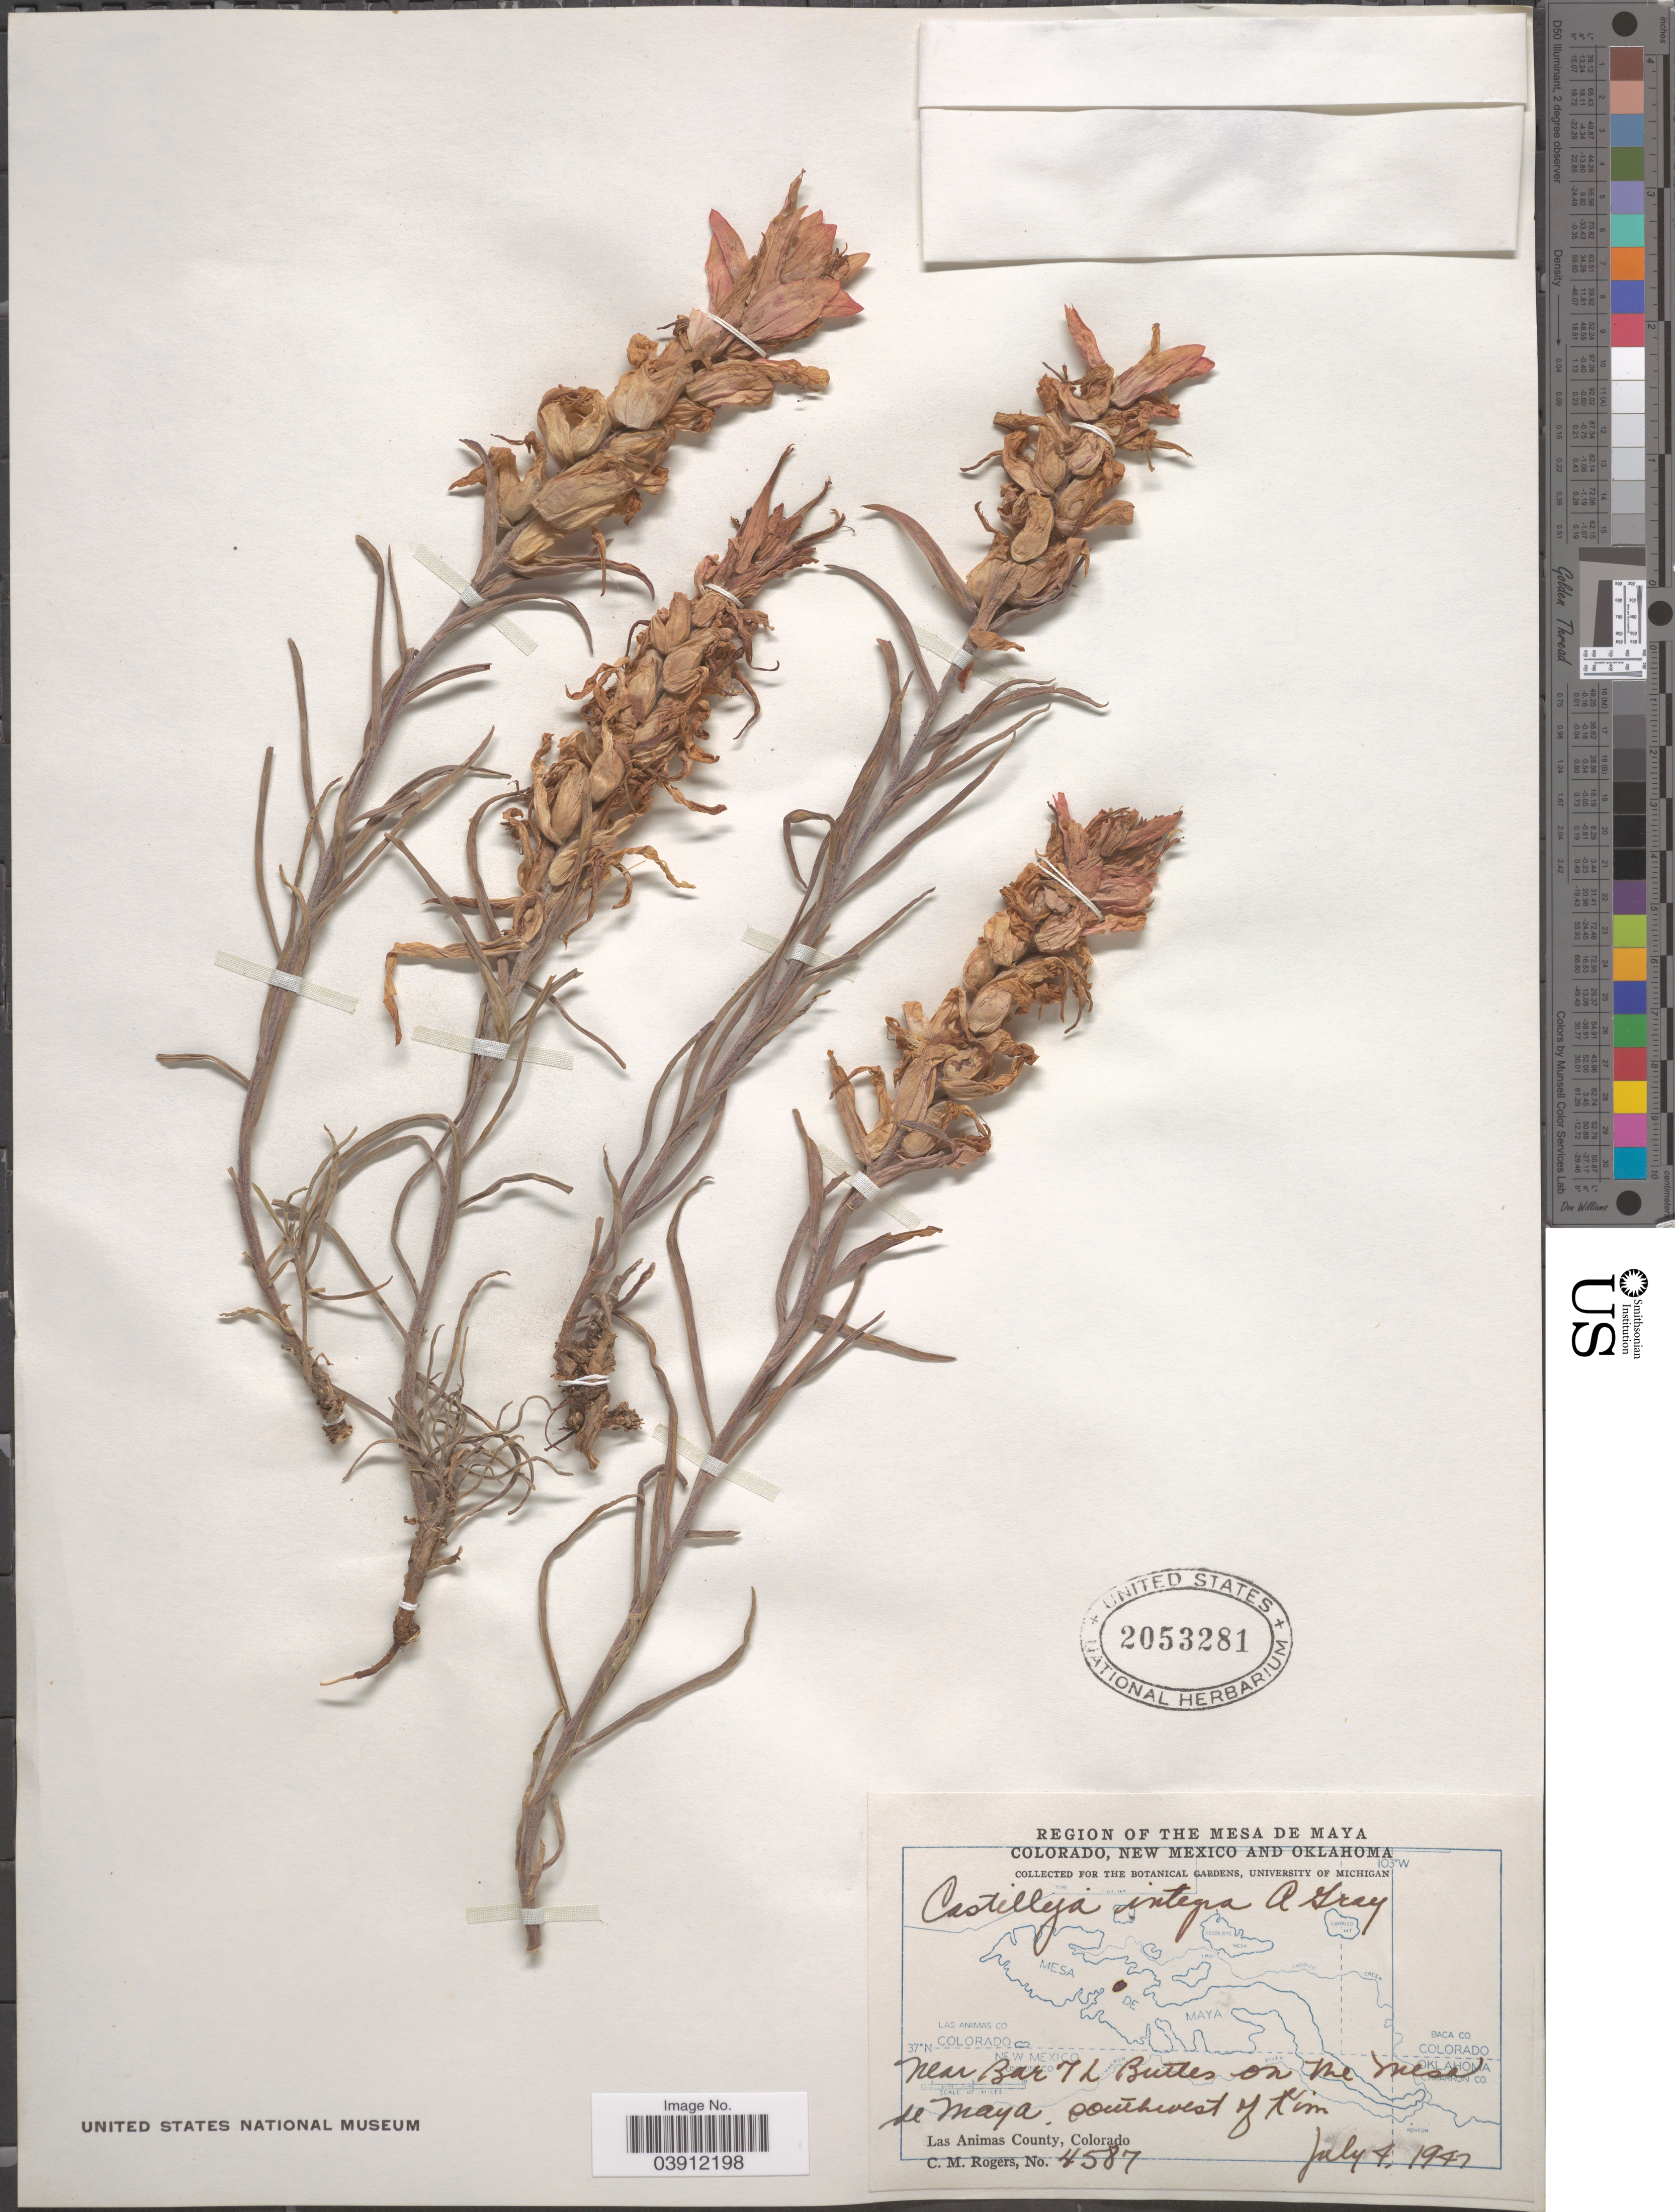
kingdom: Plantae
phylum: Tracheophyta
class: Magnoliopsida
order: Lamiales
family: Orobanchaceae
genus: Castilleja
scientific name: Castilleja integra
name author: A. Gray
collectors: C. M. Rogers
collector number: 4587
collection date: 1947-07-04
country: United States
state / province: Colorado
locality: Region of the Mesa de Maya. Near Bar 7L Buttes on the Mesa de Maya, southwest of Rim. Las Animas County.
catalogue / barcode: US 2053281